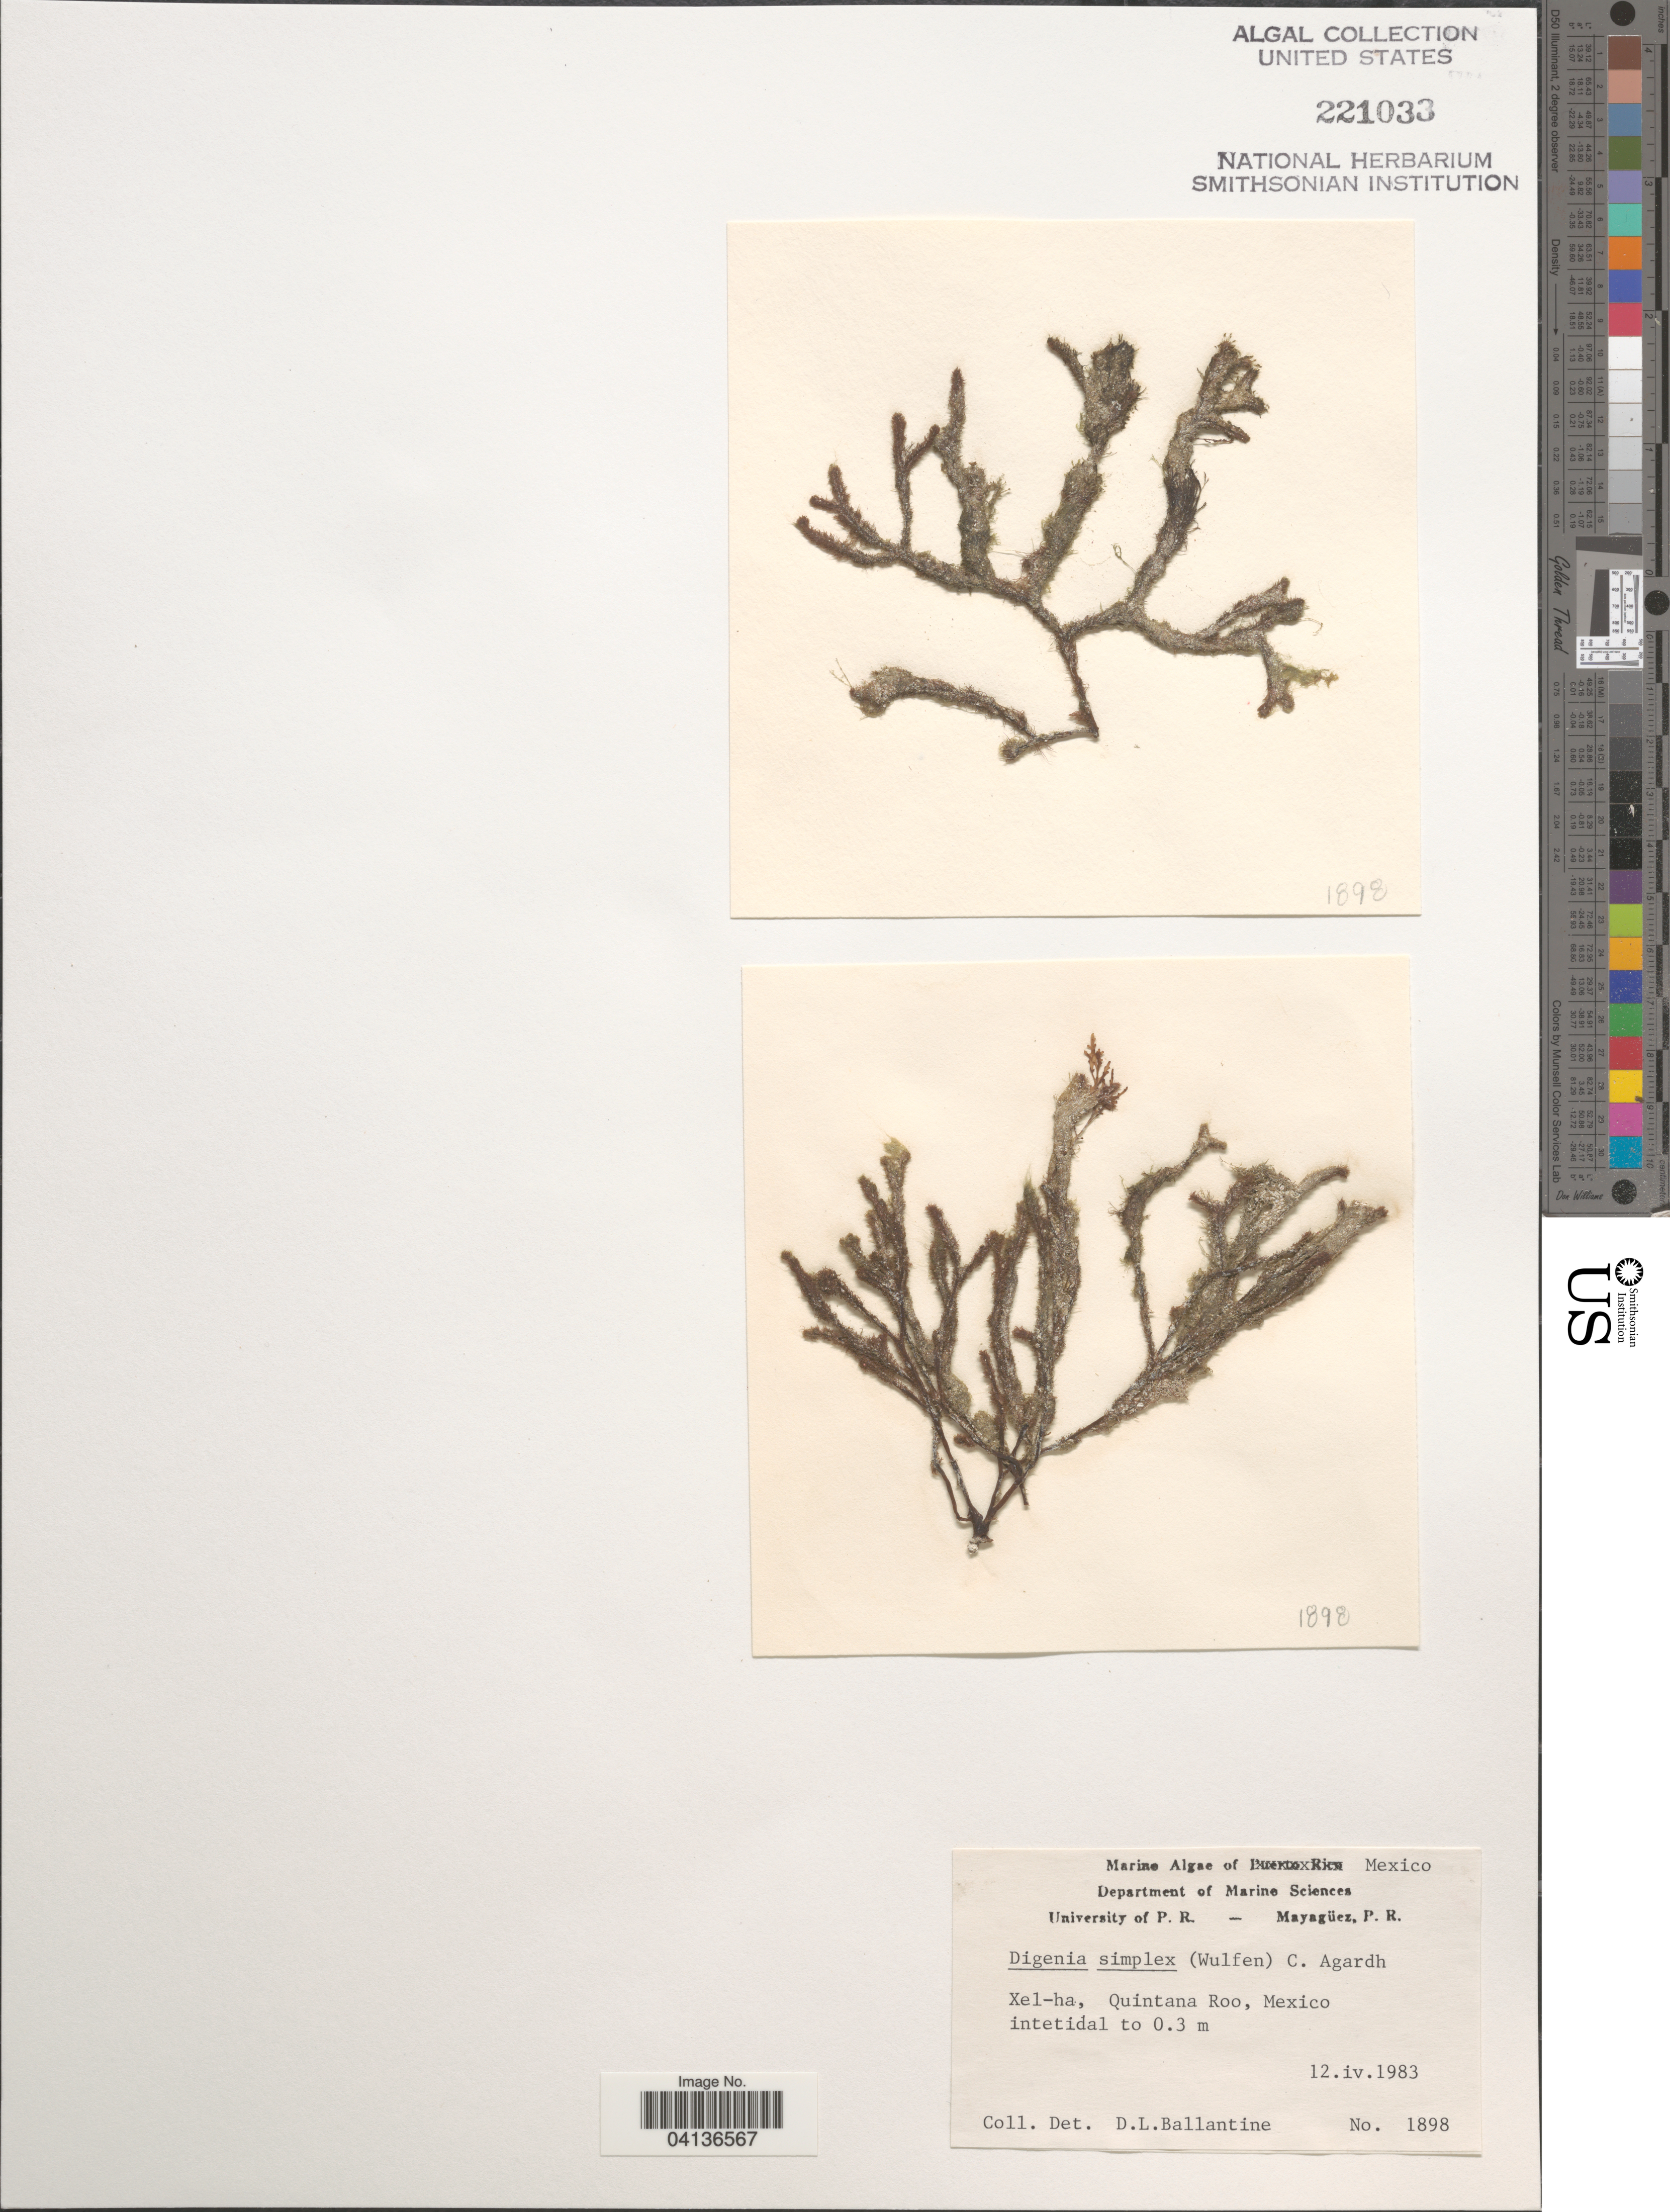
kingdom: Plantae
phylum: Rhodophyta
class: Florideophyceae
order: Ceramiales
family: Rhodomelaceae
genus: Digenea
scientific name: Digenea simplex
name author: (Wulfen) C. Agardh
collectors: D.L. Ballantine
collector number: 1898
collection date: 1983-04-12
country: Mexico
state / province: Quintana Roo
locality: Xel-ha.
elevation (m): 0.3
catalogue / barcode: US 221033